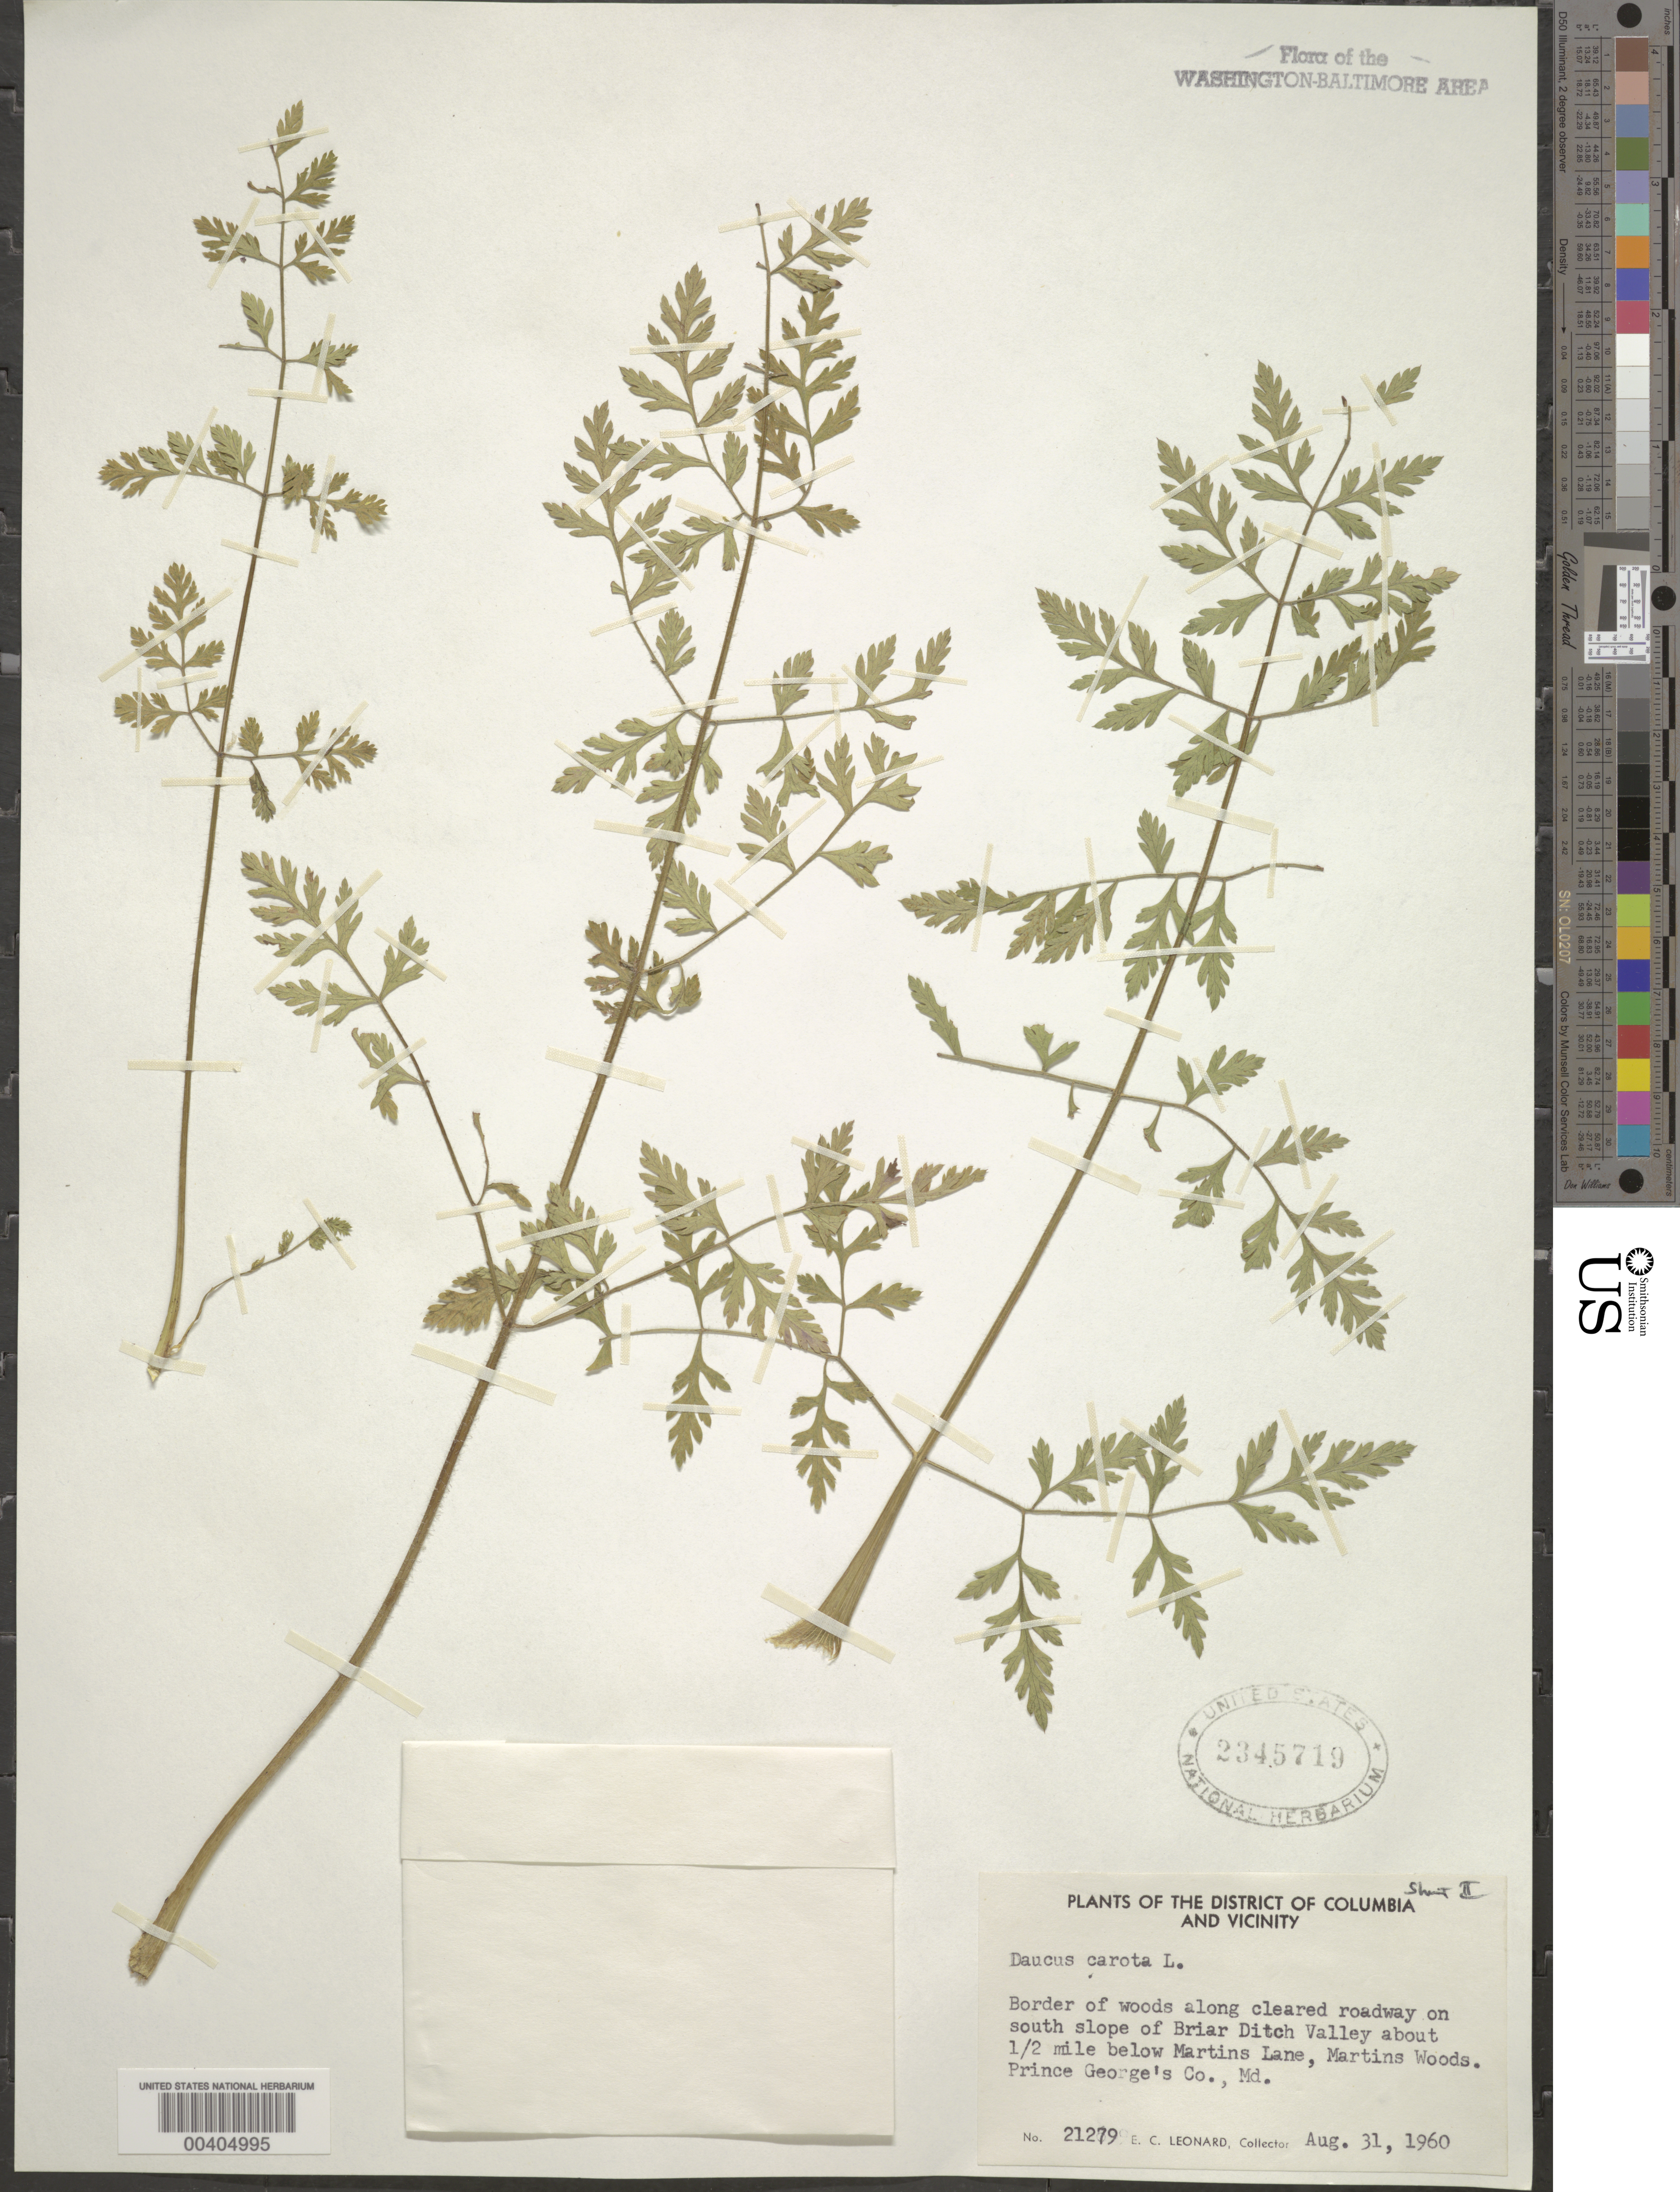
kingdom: Plantae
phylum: Tracheophyta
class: Magnoliopsida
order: Apiales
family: Apiaceae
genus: Daucus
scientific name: Daucus carota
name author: L.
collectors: E. C. Leonard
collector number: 21279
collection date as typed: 31 Aug 1960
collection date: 1960-08-31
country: United States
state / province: Maryland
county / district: Prince George's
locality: Briar Ditch Valley Martins Woods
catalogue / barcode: US 2345719